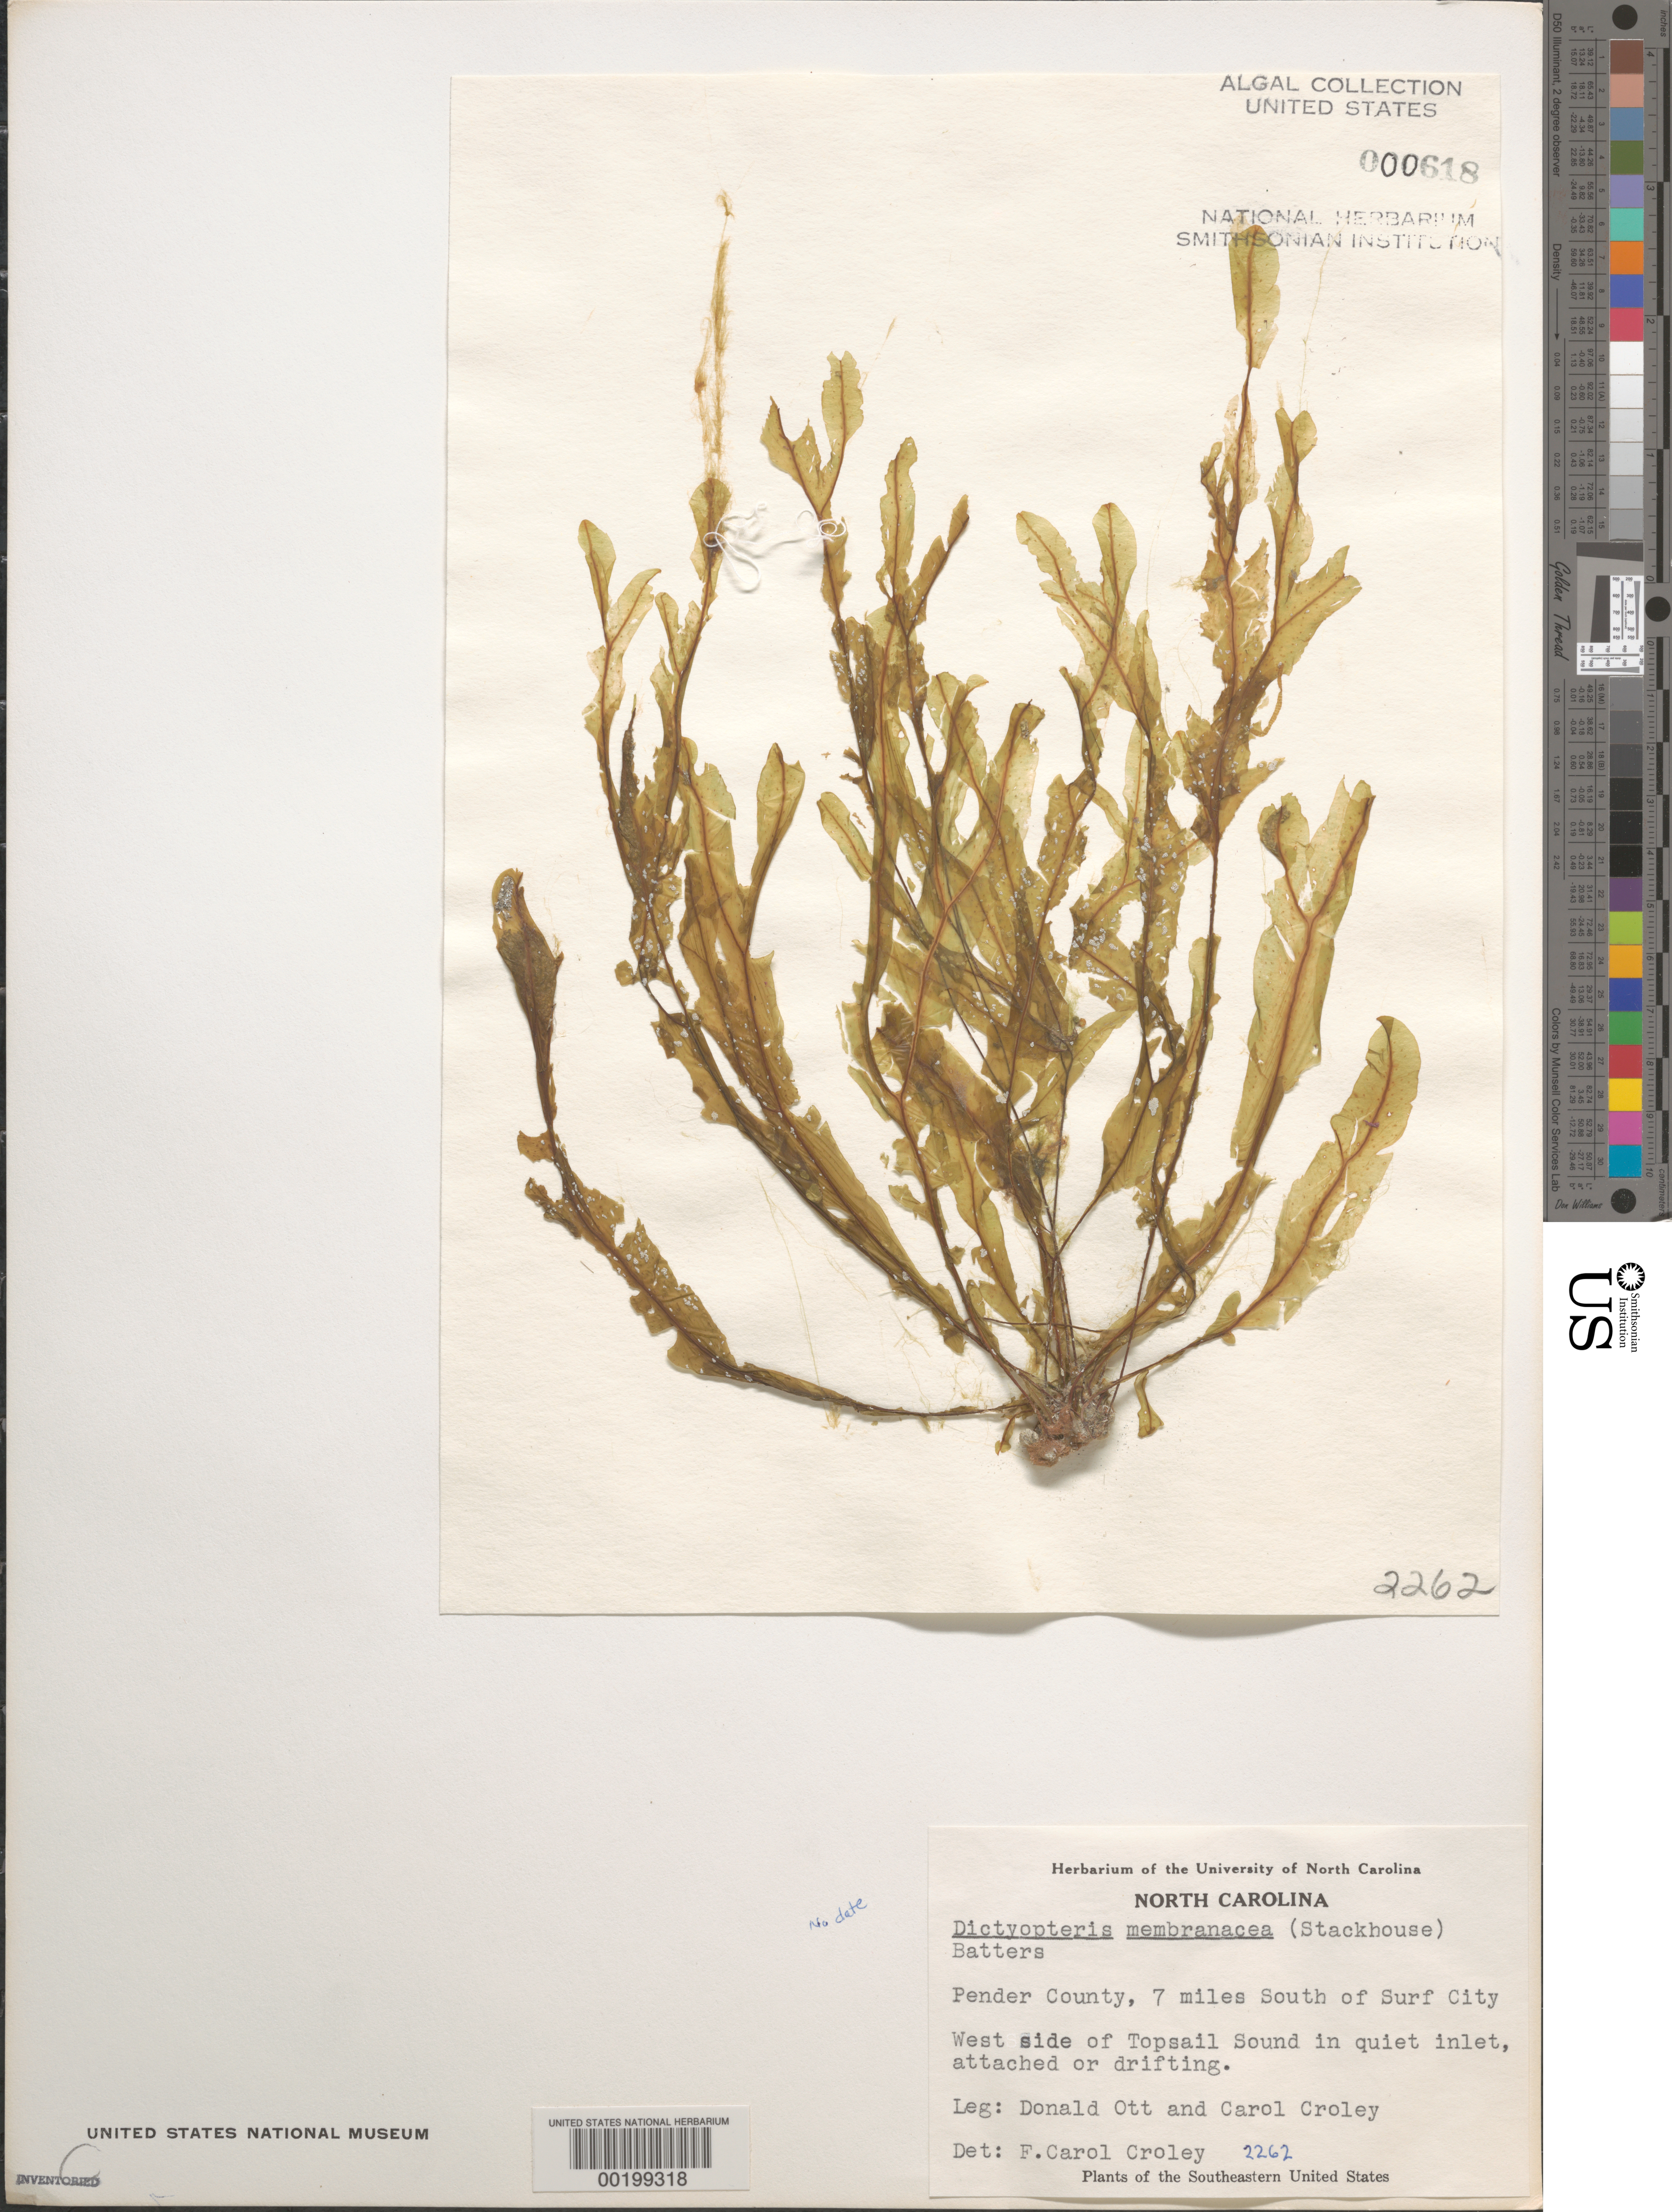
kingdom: Chromista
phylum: Ochrophyta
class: Phaeophyceae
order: Dictyotales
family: Dictyotaceae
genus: Dictyopteris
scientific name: Dictyopteris polypodioides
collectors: F. Ott & F. C. Croley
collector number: FCC 2262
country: United States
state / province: North Carolina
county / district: Pender County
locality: Topsail Sound, 7 miles south of Surf City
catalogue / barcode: US 618